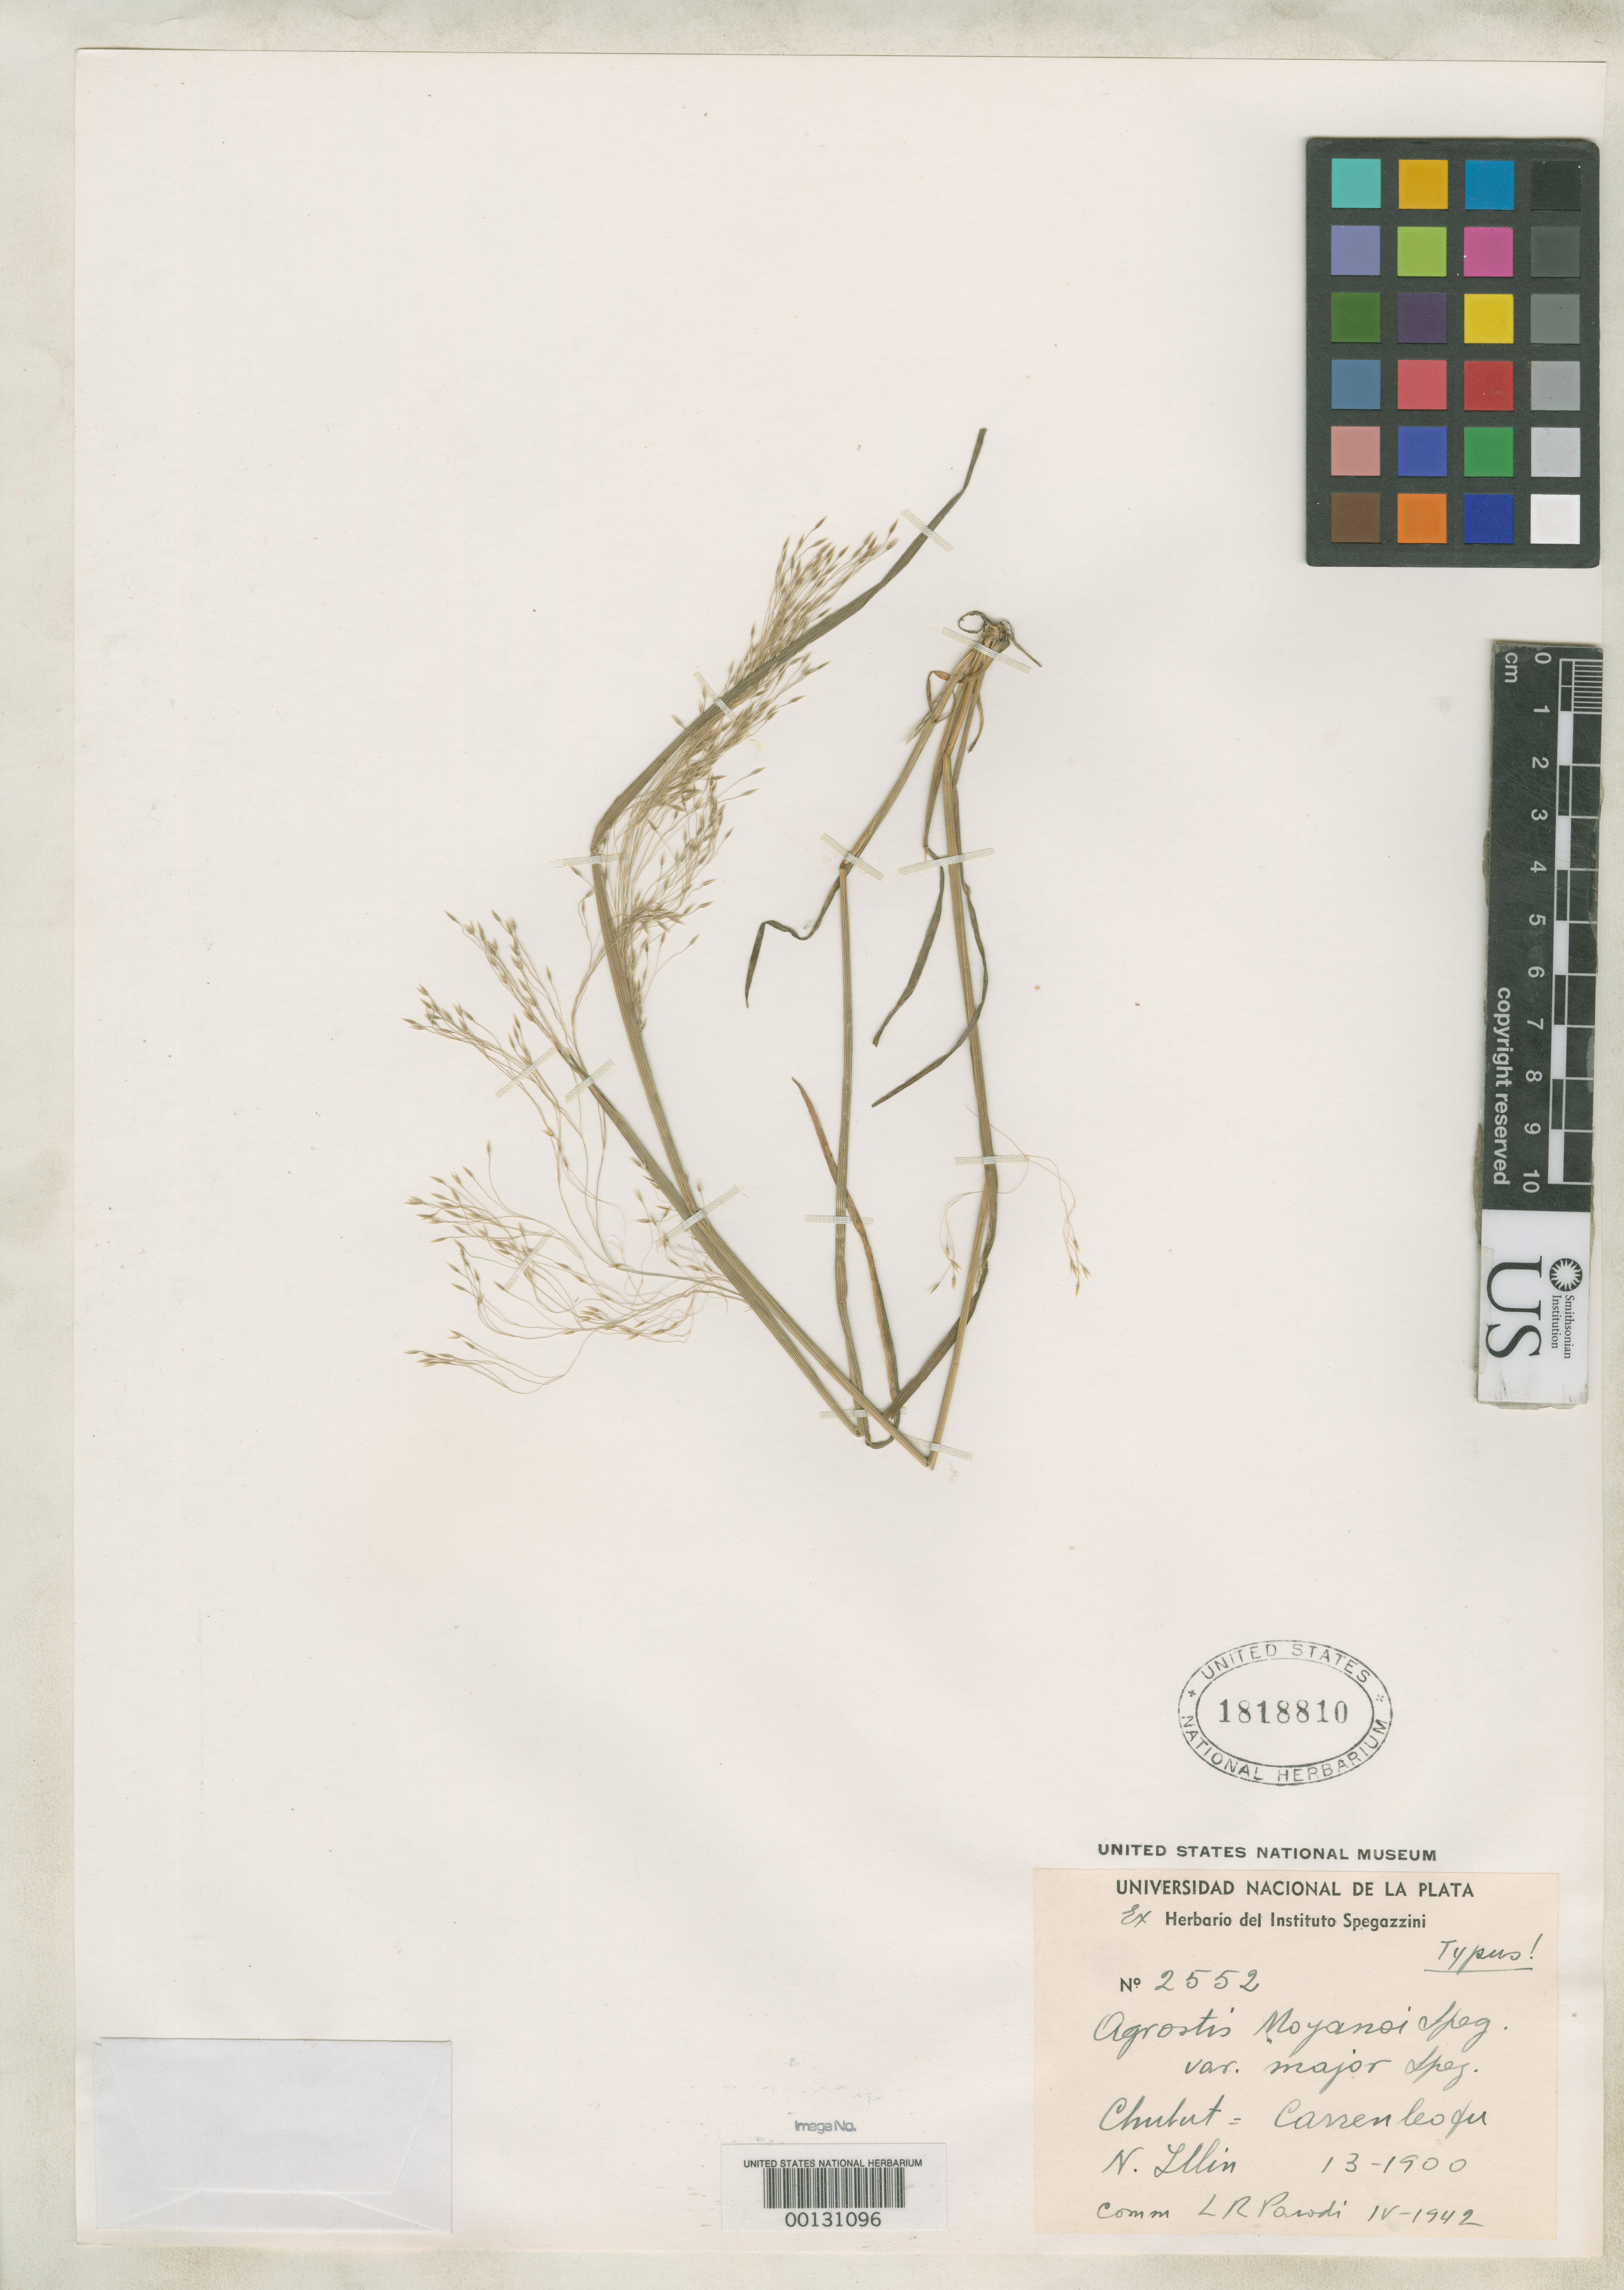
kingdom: Plantae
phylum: Tracheophyta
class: Liliopsida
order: Poales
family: Poaceae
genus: Agrostis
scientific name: Agrostis moyanoi var. major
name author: Speg.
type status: Isotype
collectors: N. Illin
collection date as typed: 13-1900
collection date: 1900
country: Argentina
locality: Chubuy: Carren-Leofu (Patagonia).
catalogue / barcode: US 1818810